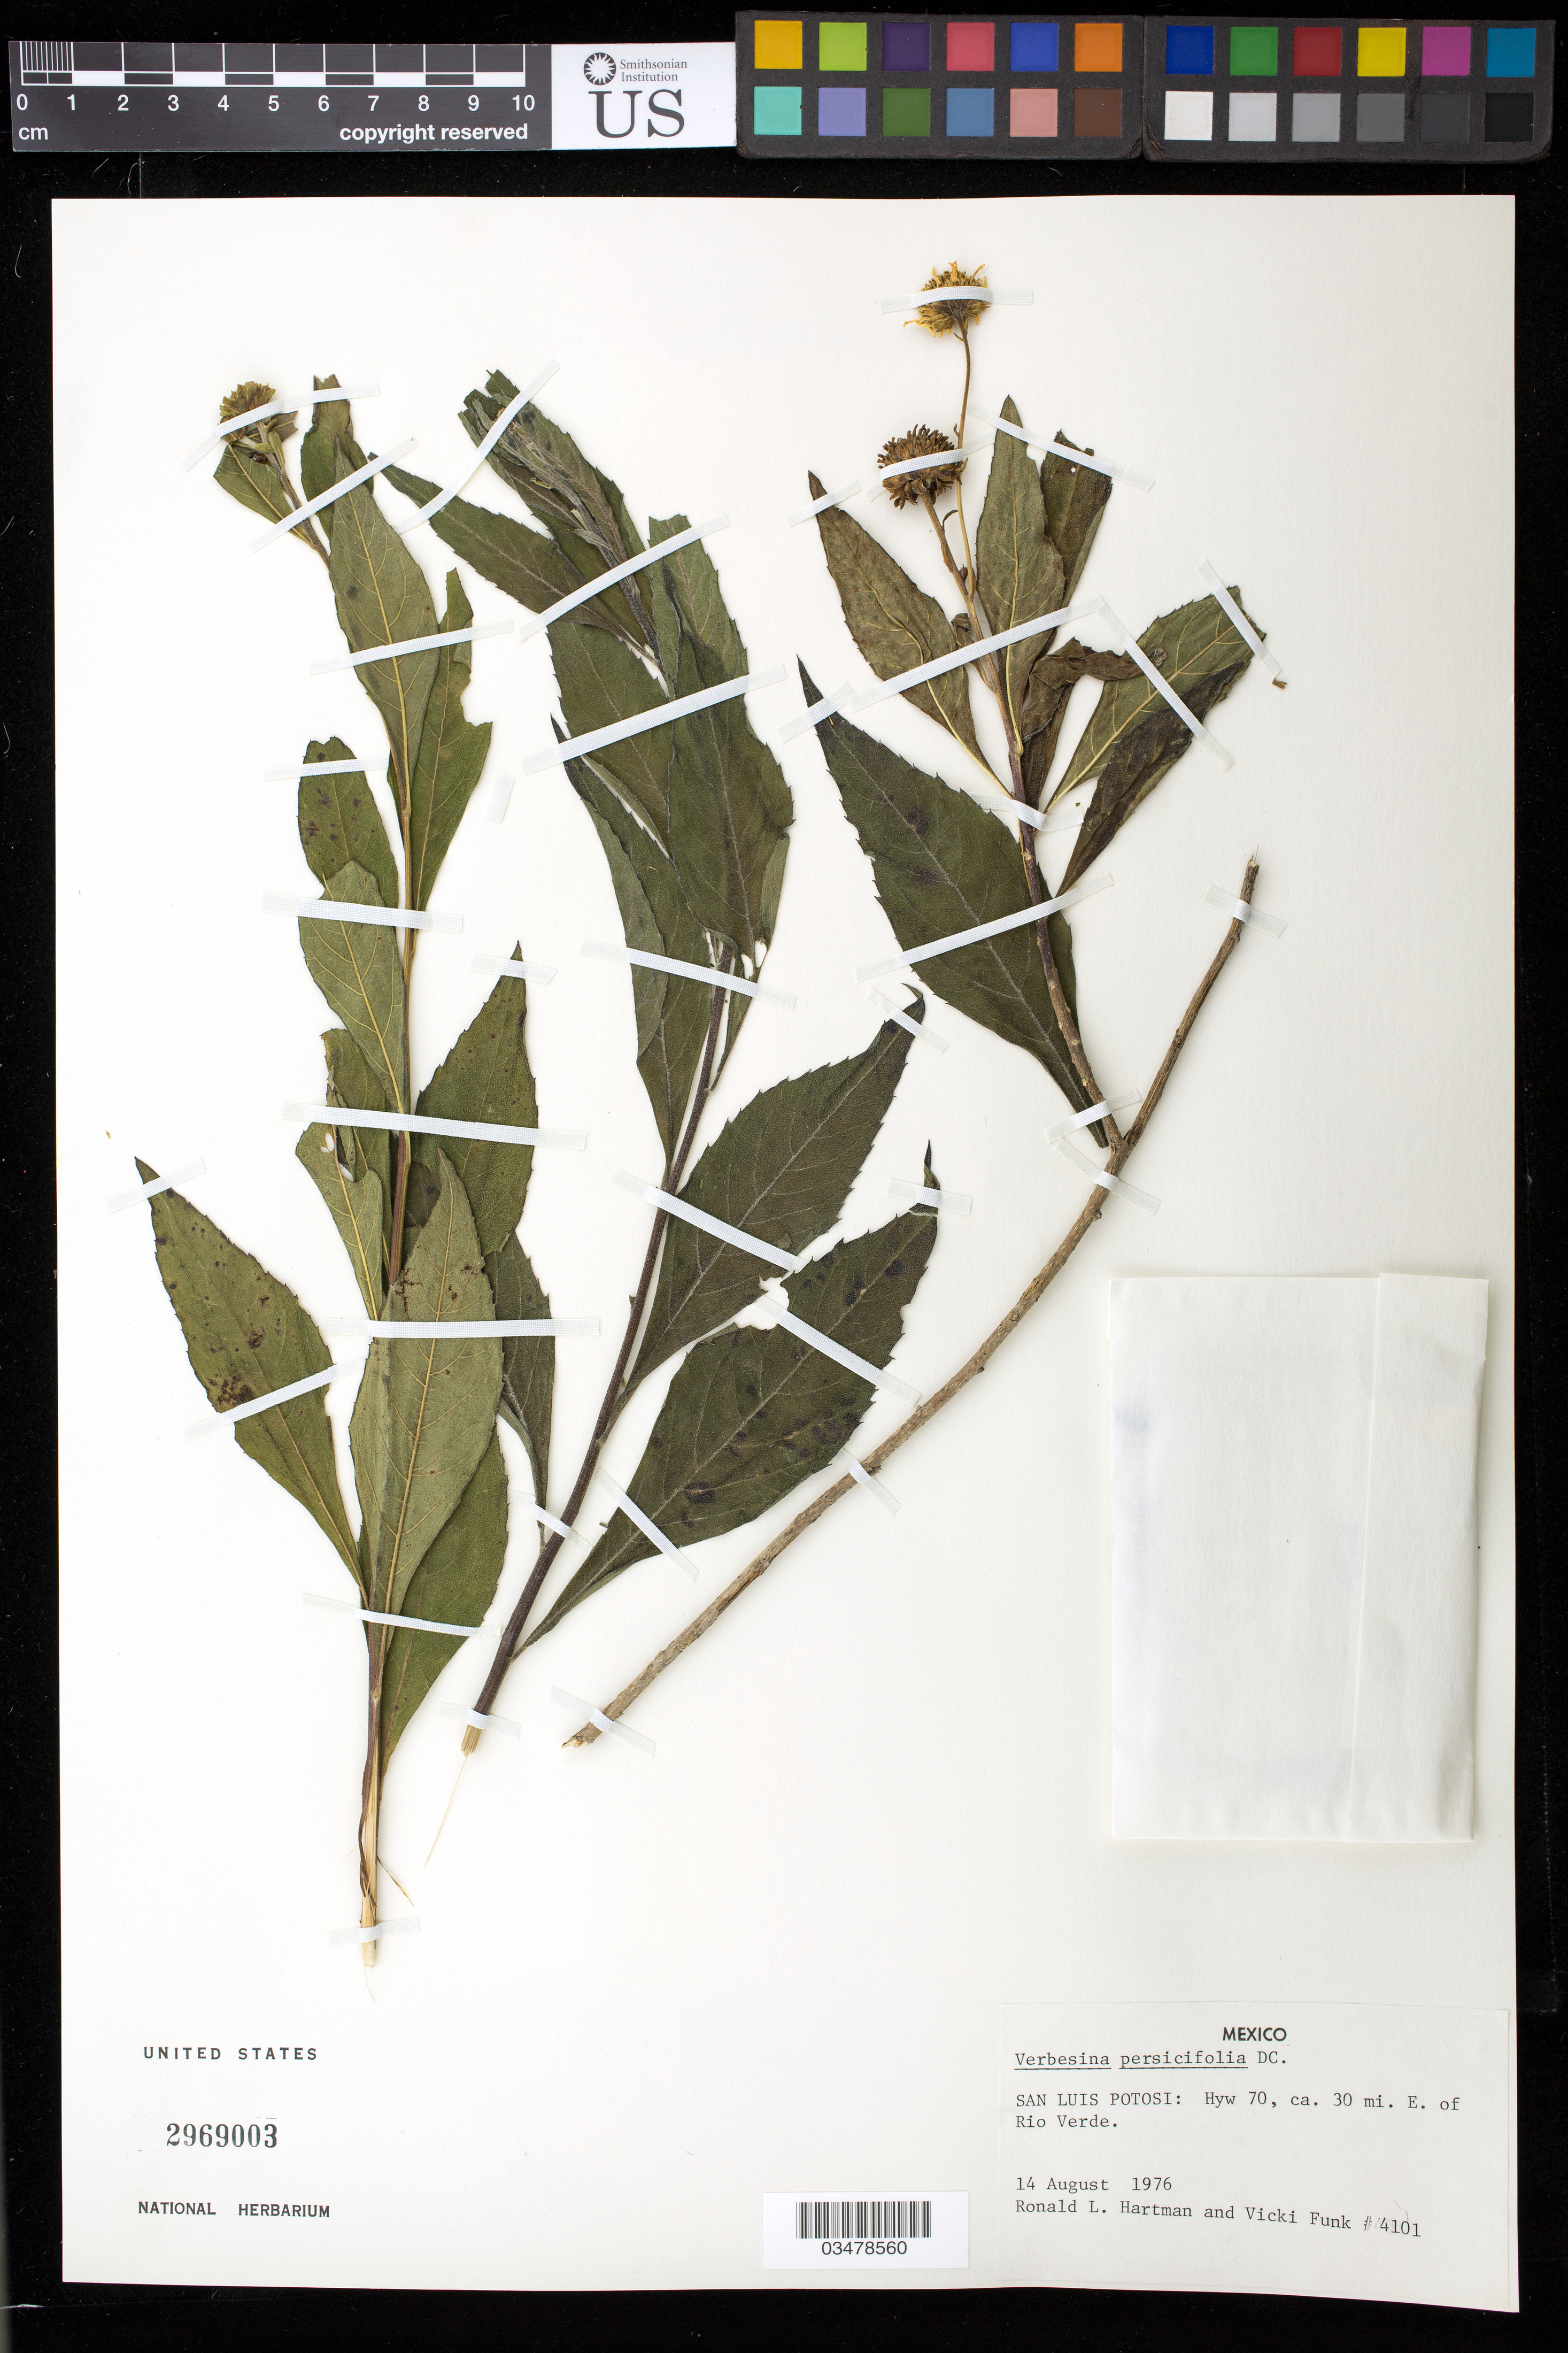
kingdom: Plantae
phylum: Tracheophyta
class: Magnoliopsida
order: Asterales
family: Asteraceae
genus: Verbesina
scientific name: Verbesina persicifolia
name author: DC.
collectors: R. L. Hartman & V. Funk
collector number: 4101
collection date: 1976-08-14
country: Mexico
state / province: San Luis Potosí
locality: Hyw 70, ca. 30 mi. E. of Rio Verde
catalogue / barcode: US 2969003